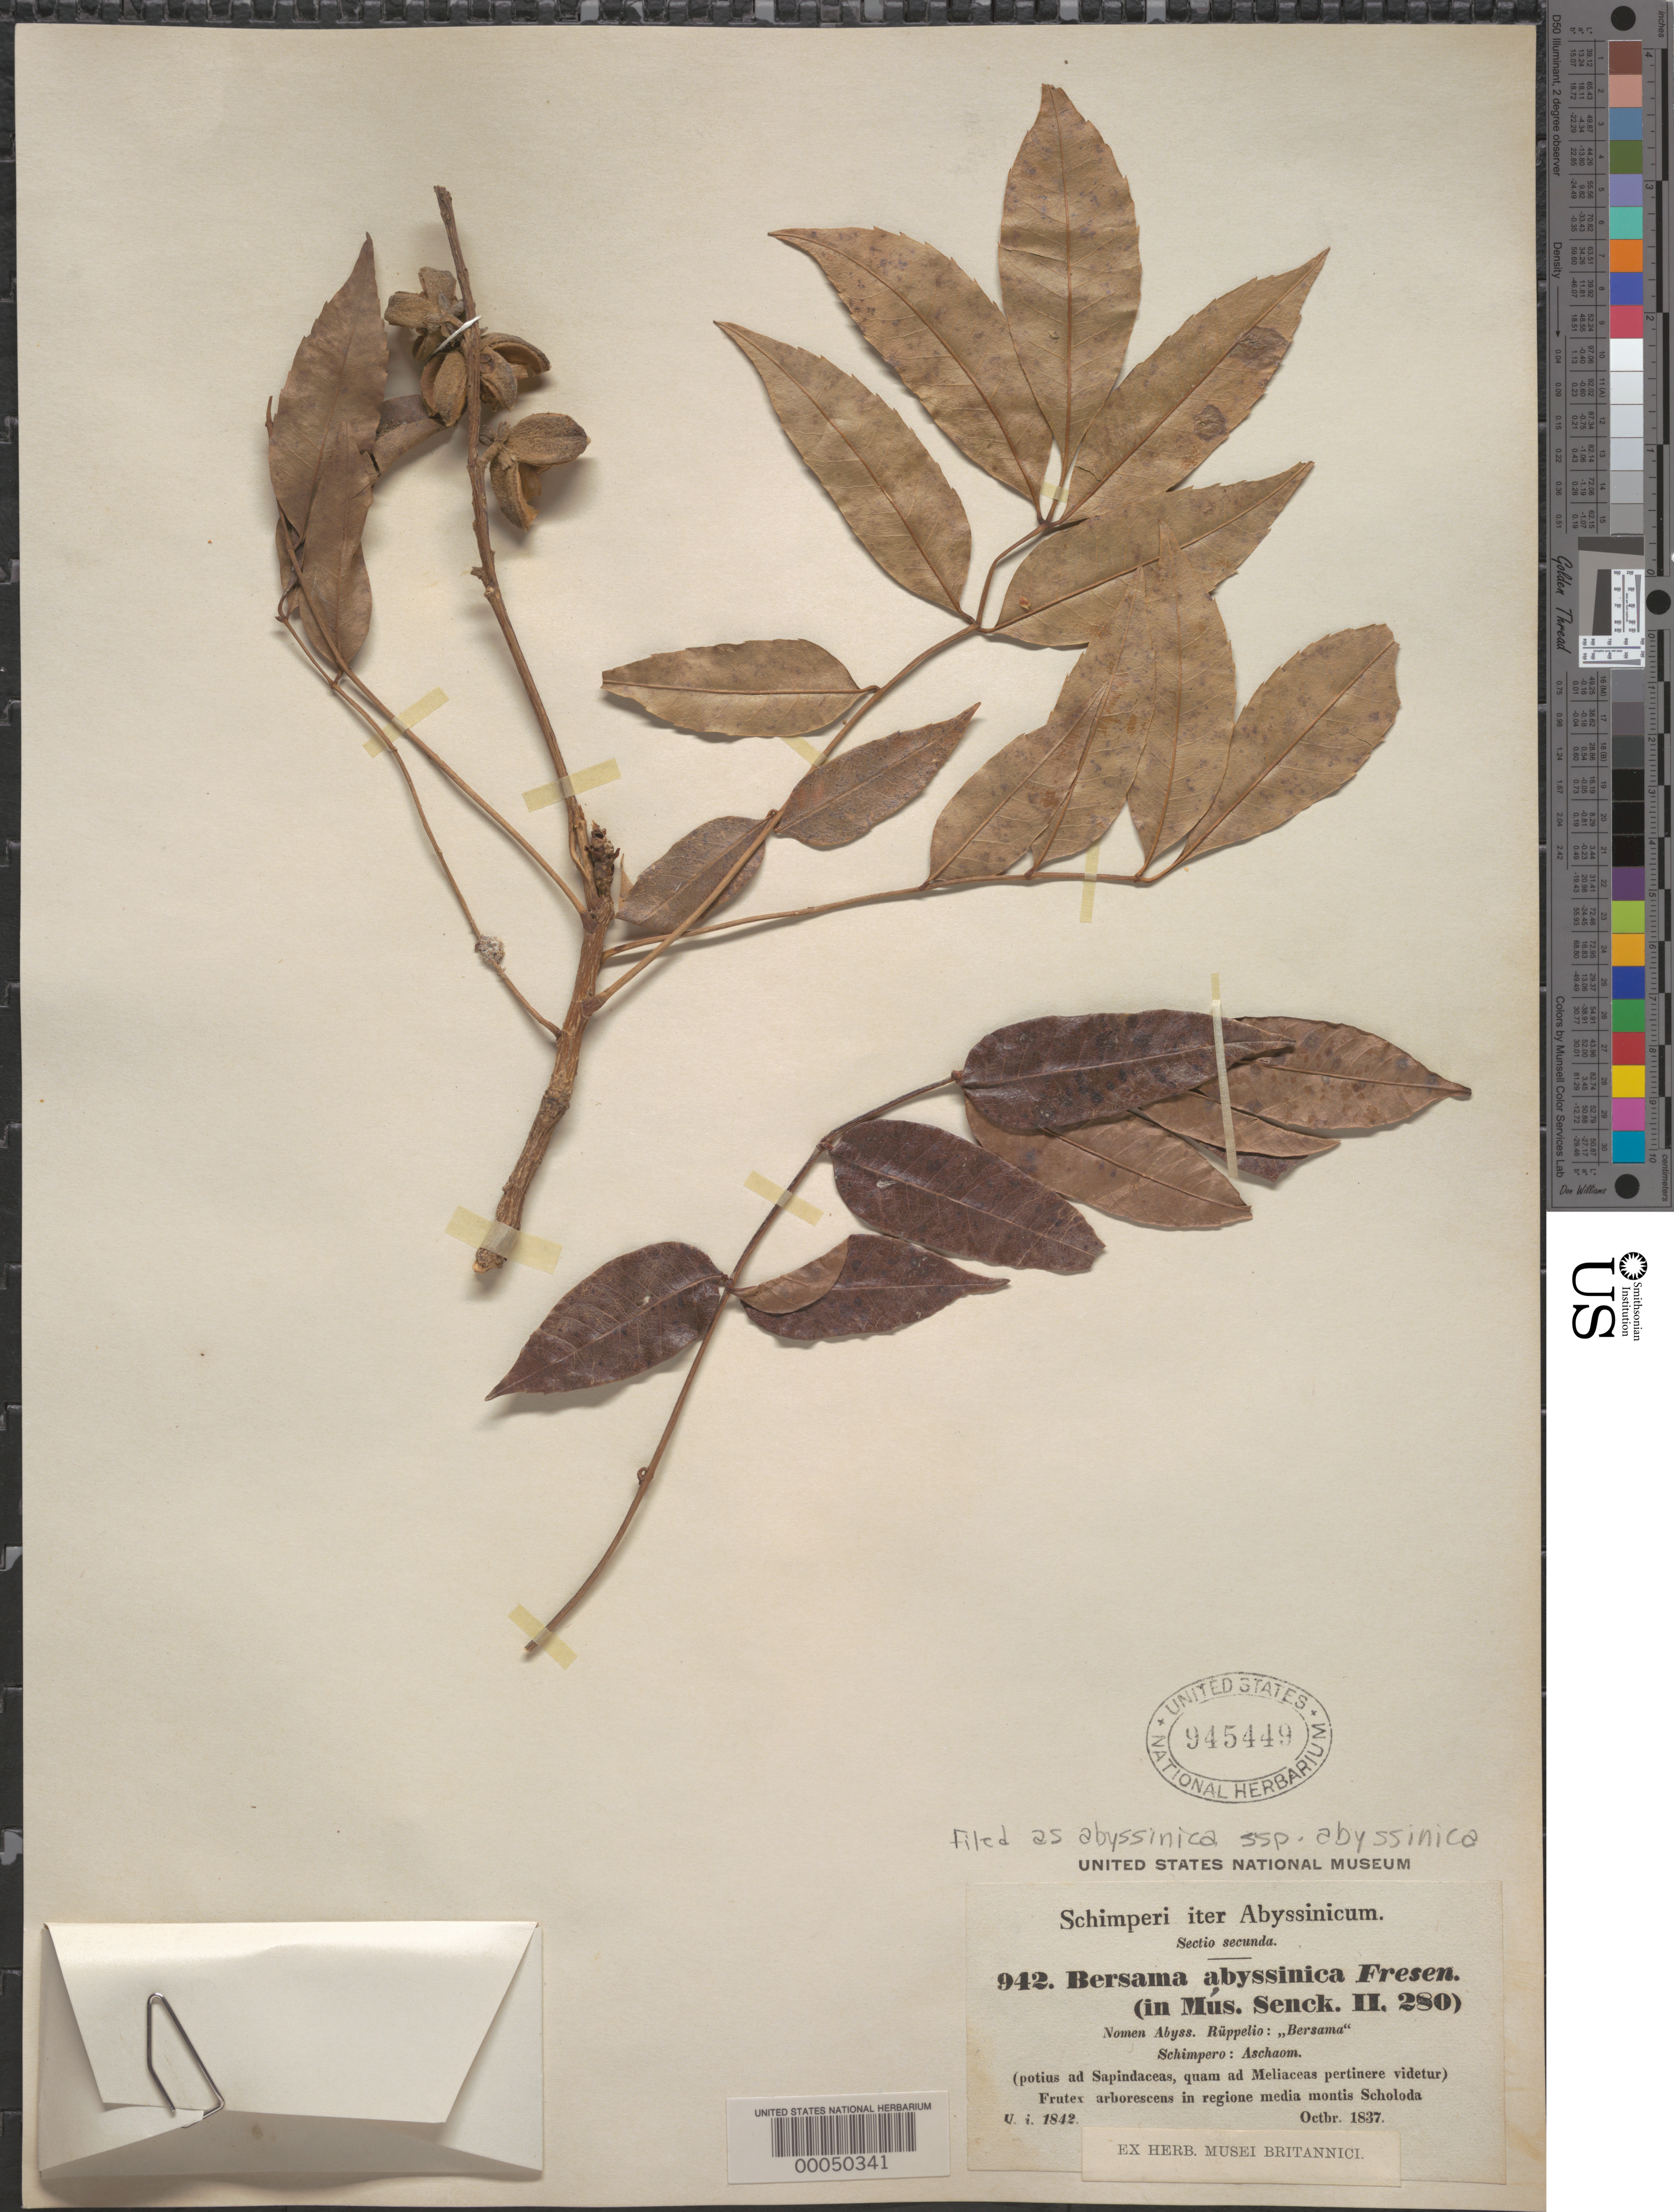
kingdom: Plantae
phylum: Tracheophyta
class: Magnoliopsida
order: Geraniales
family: Melianthaceae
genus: Bersama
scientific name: Bersama abyssinica subsp. abyssinica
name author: Fresen.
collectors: G. W. Schimper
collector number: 942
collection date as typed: Oct 1837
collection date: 1837-10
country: Ethiopia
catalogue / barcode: US 945449